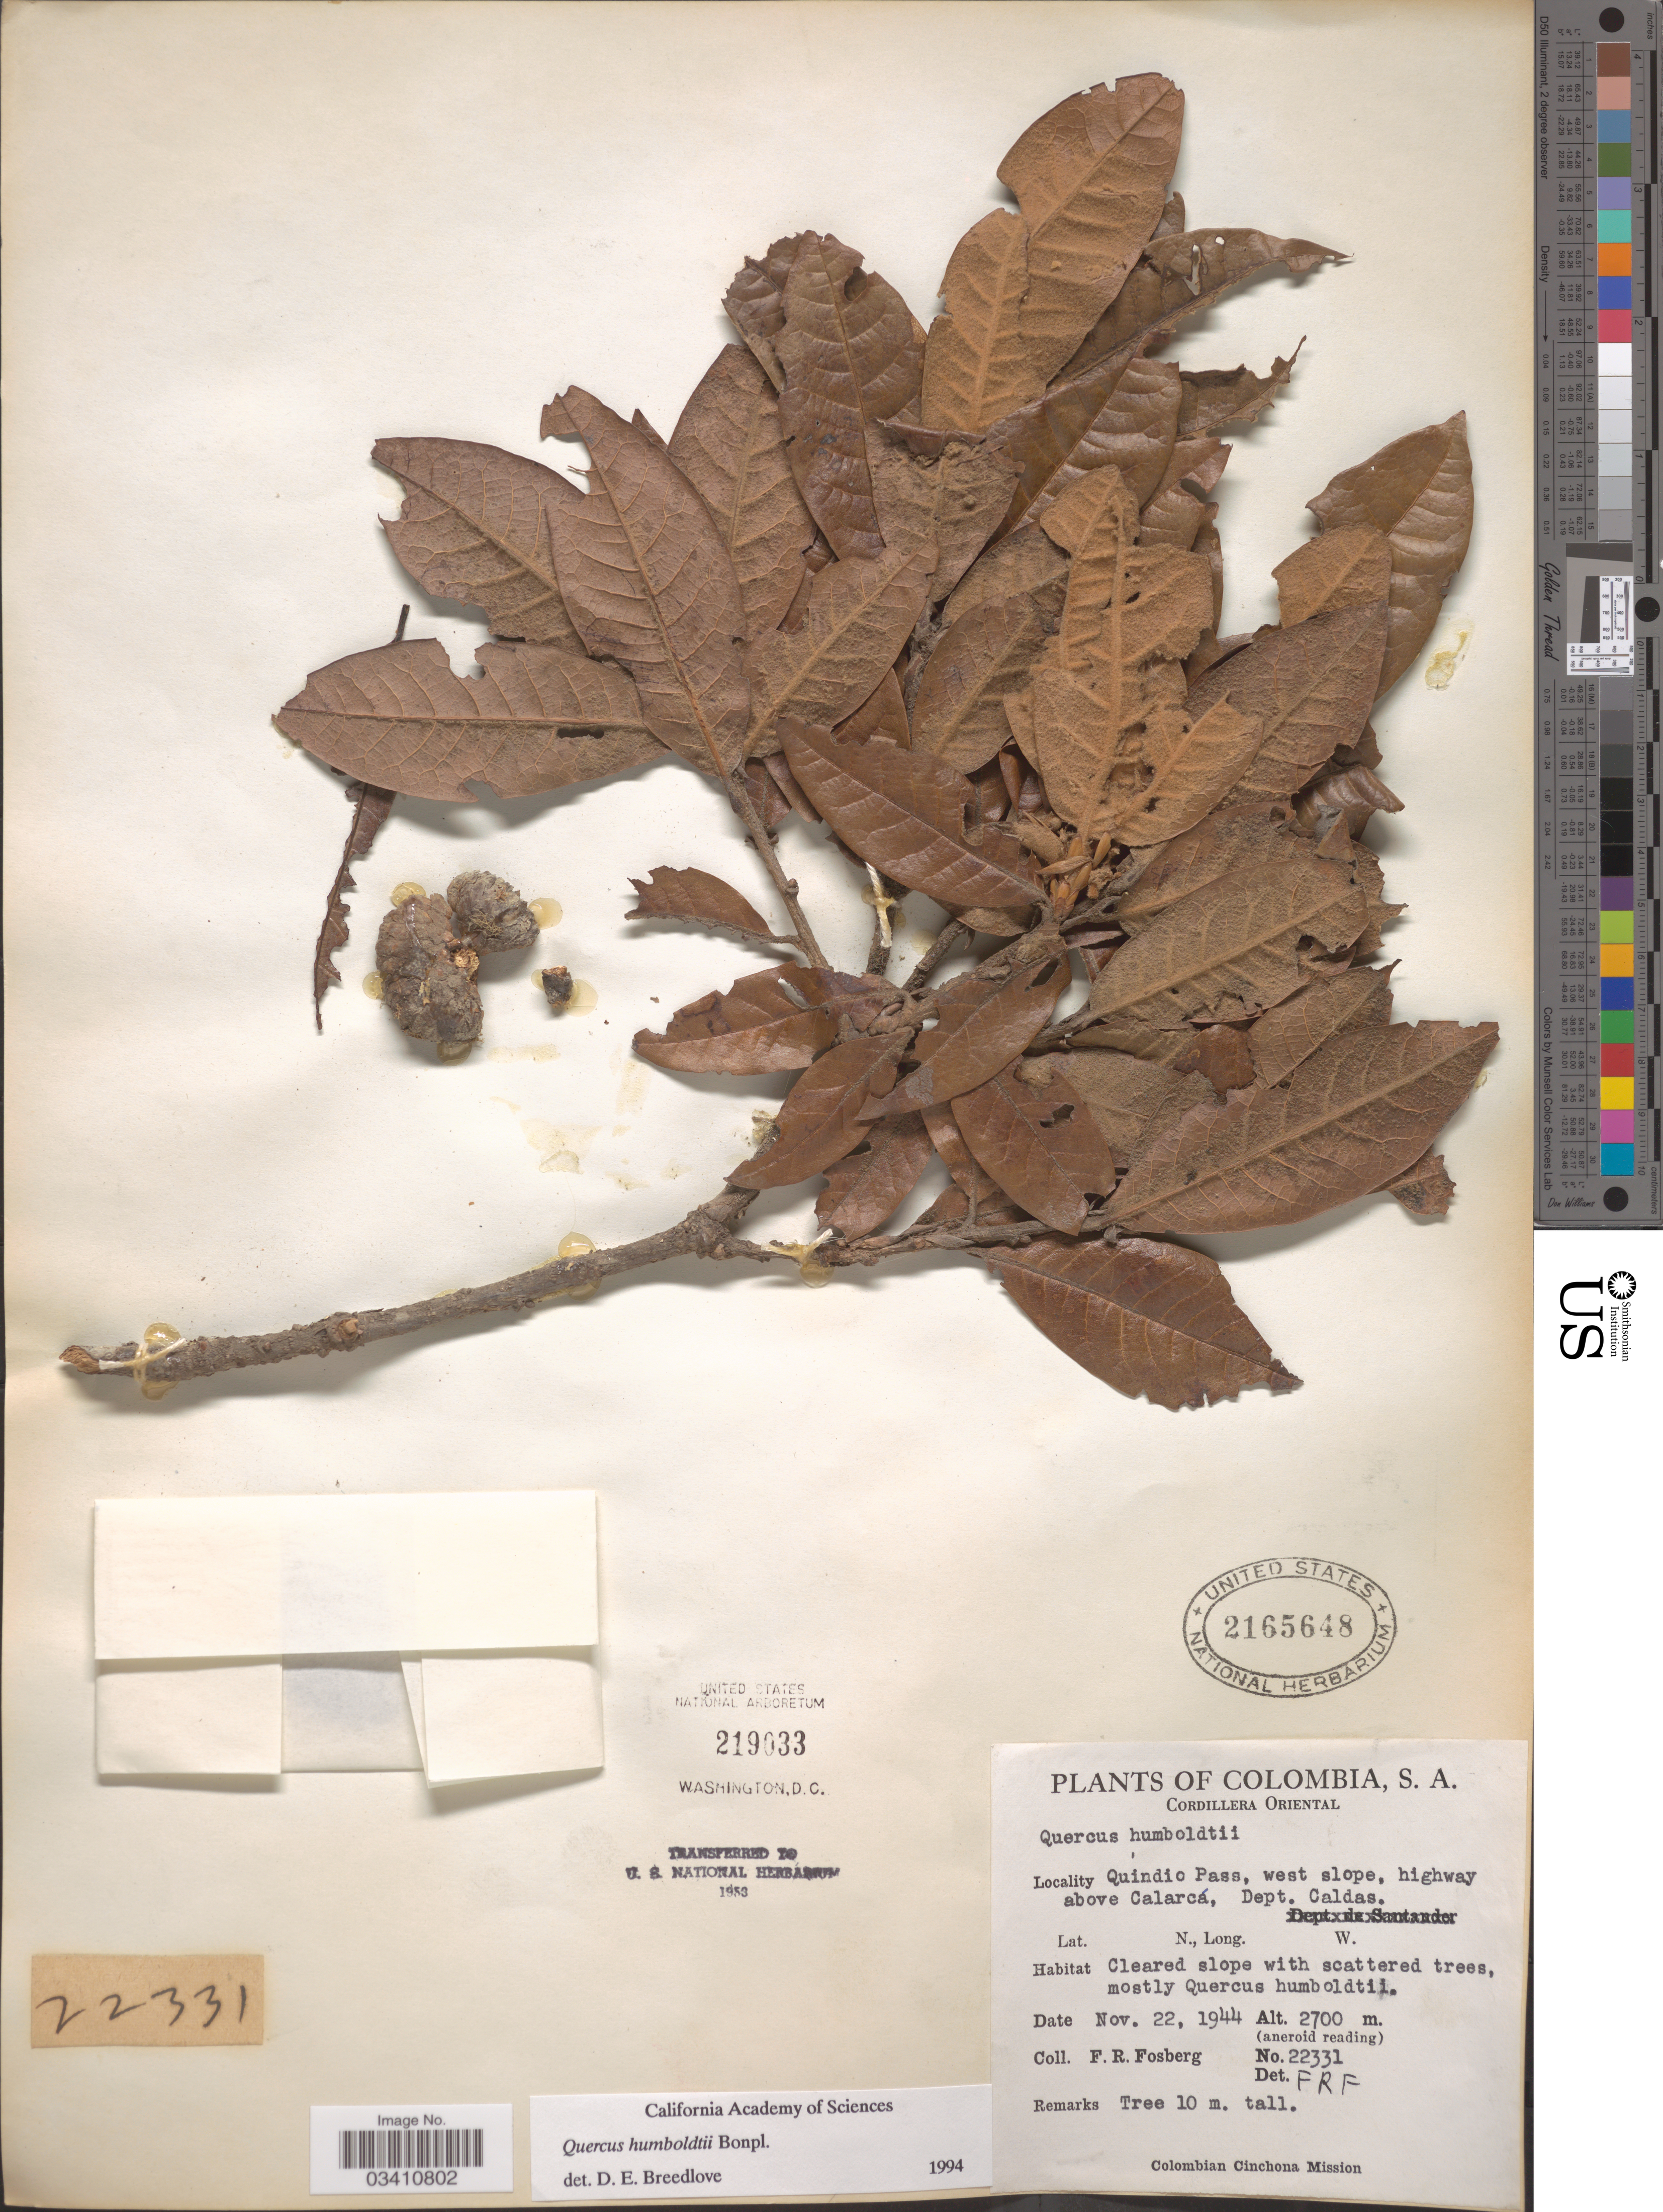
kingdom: Plantae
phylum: Tracheophyta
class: Magnoliopsida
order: Fagales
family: Fagaceae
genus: Quercus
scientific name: Quercus humboldtii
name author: Bonpl.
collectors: F. R. Fosberg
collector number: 22331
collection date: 1944-11-22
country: Colombia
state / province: Caldas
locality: Cordillera Oriental. Quindio Pass, west slope, highway above Calarcá, Dept. Caldas.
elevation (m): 2700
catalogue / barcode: US 2165648